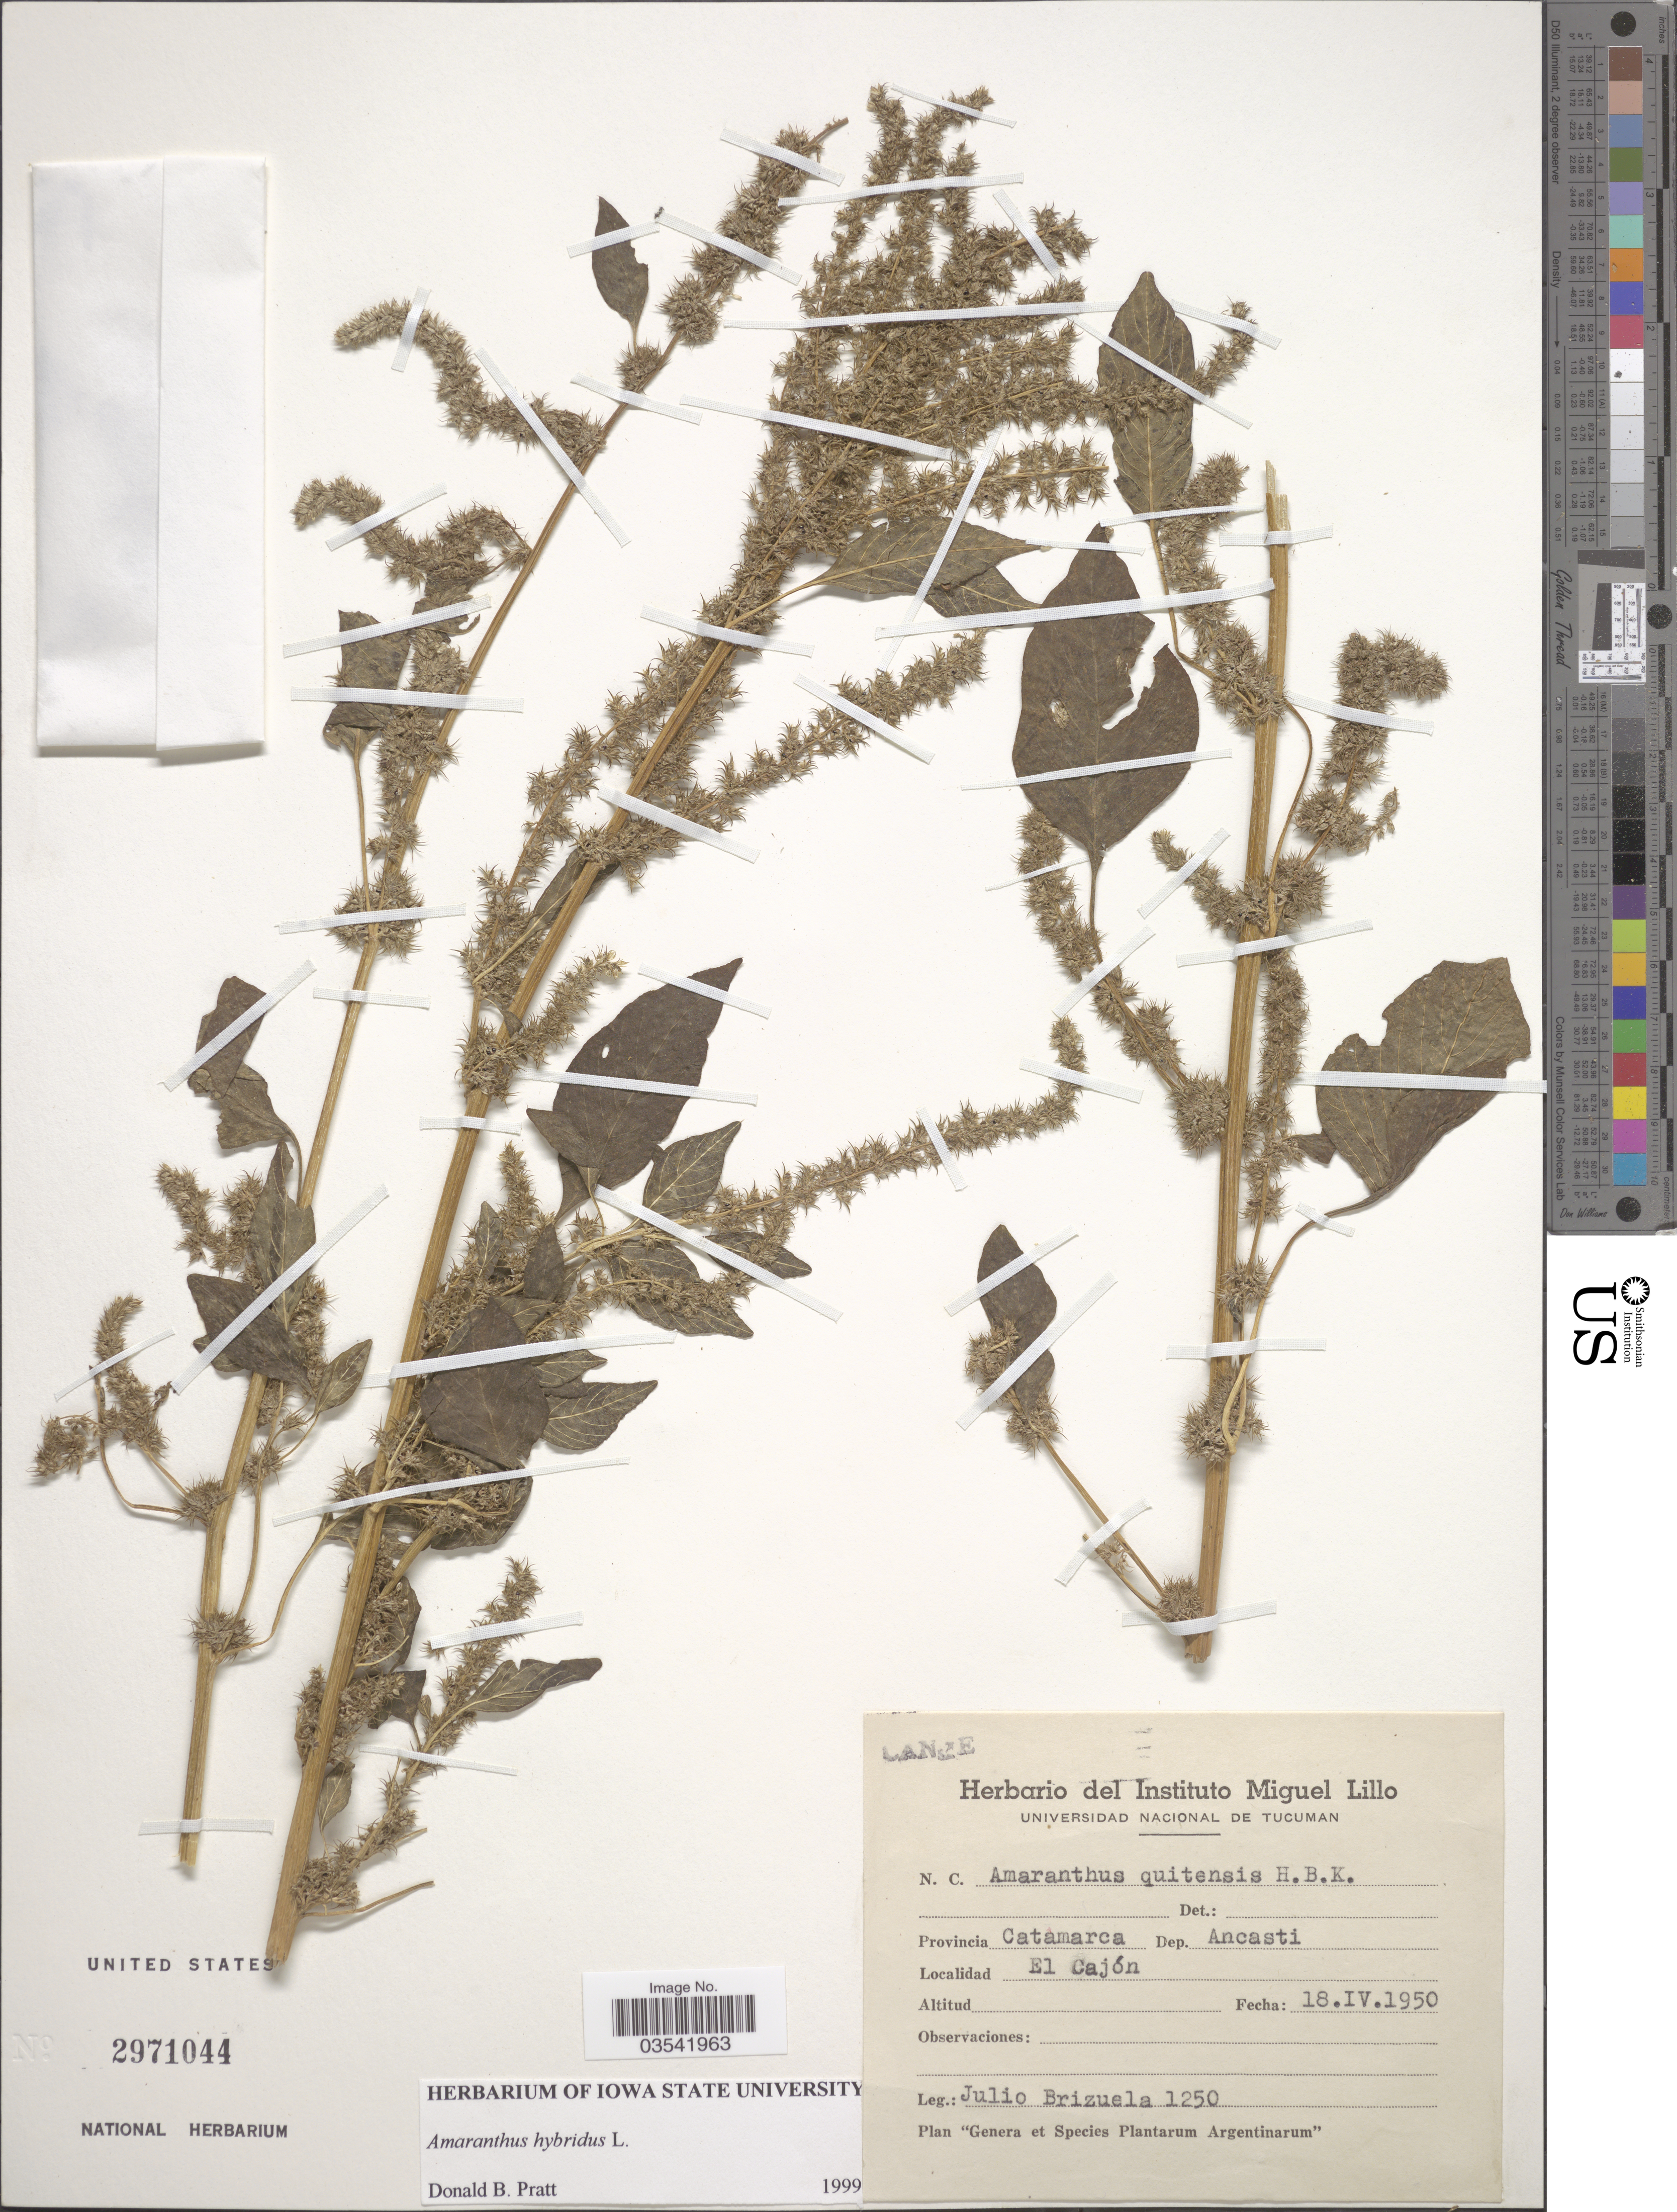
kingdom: Plantae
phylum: Tracheophyta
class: Magnoliopsida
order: Caryophyllales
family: Amaranthaceae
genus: Amaranthus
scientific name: Amaranthus hybridus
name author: L.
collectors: J. Brizuela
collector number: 1250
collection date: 1950-04-18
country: Argentina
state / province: Catamarca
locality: Dep. Ancasti. El Cajón.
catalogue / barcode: US 2971044